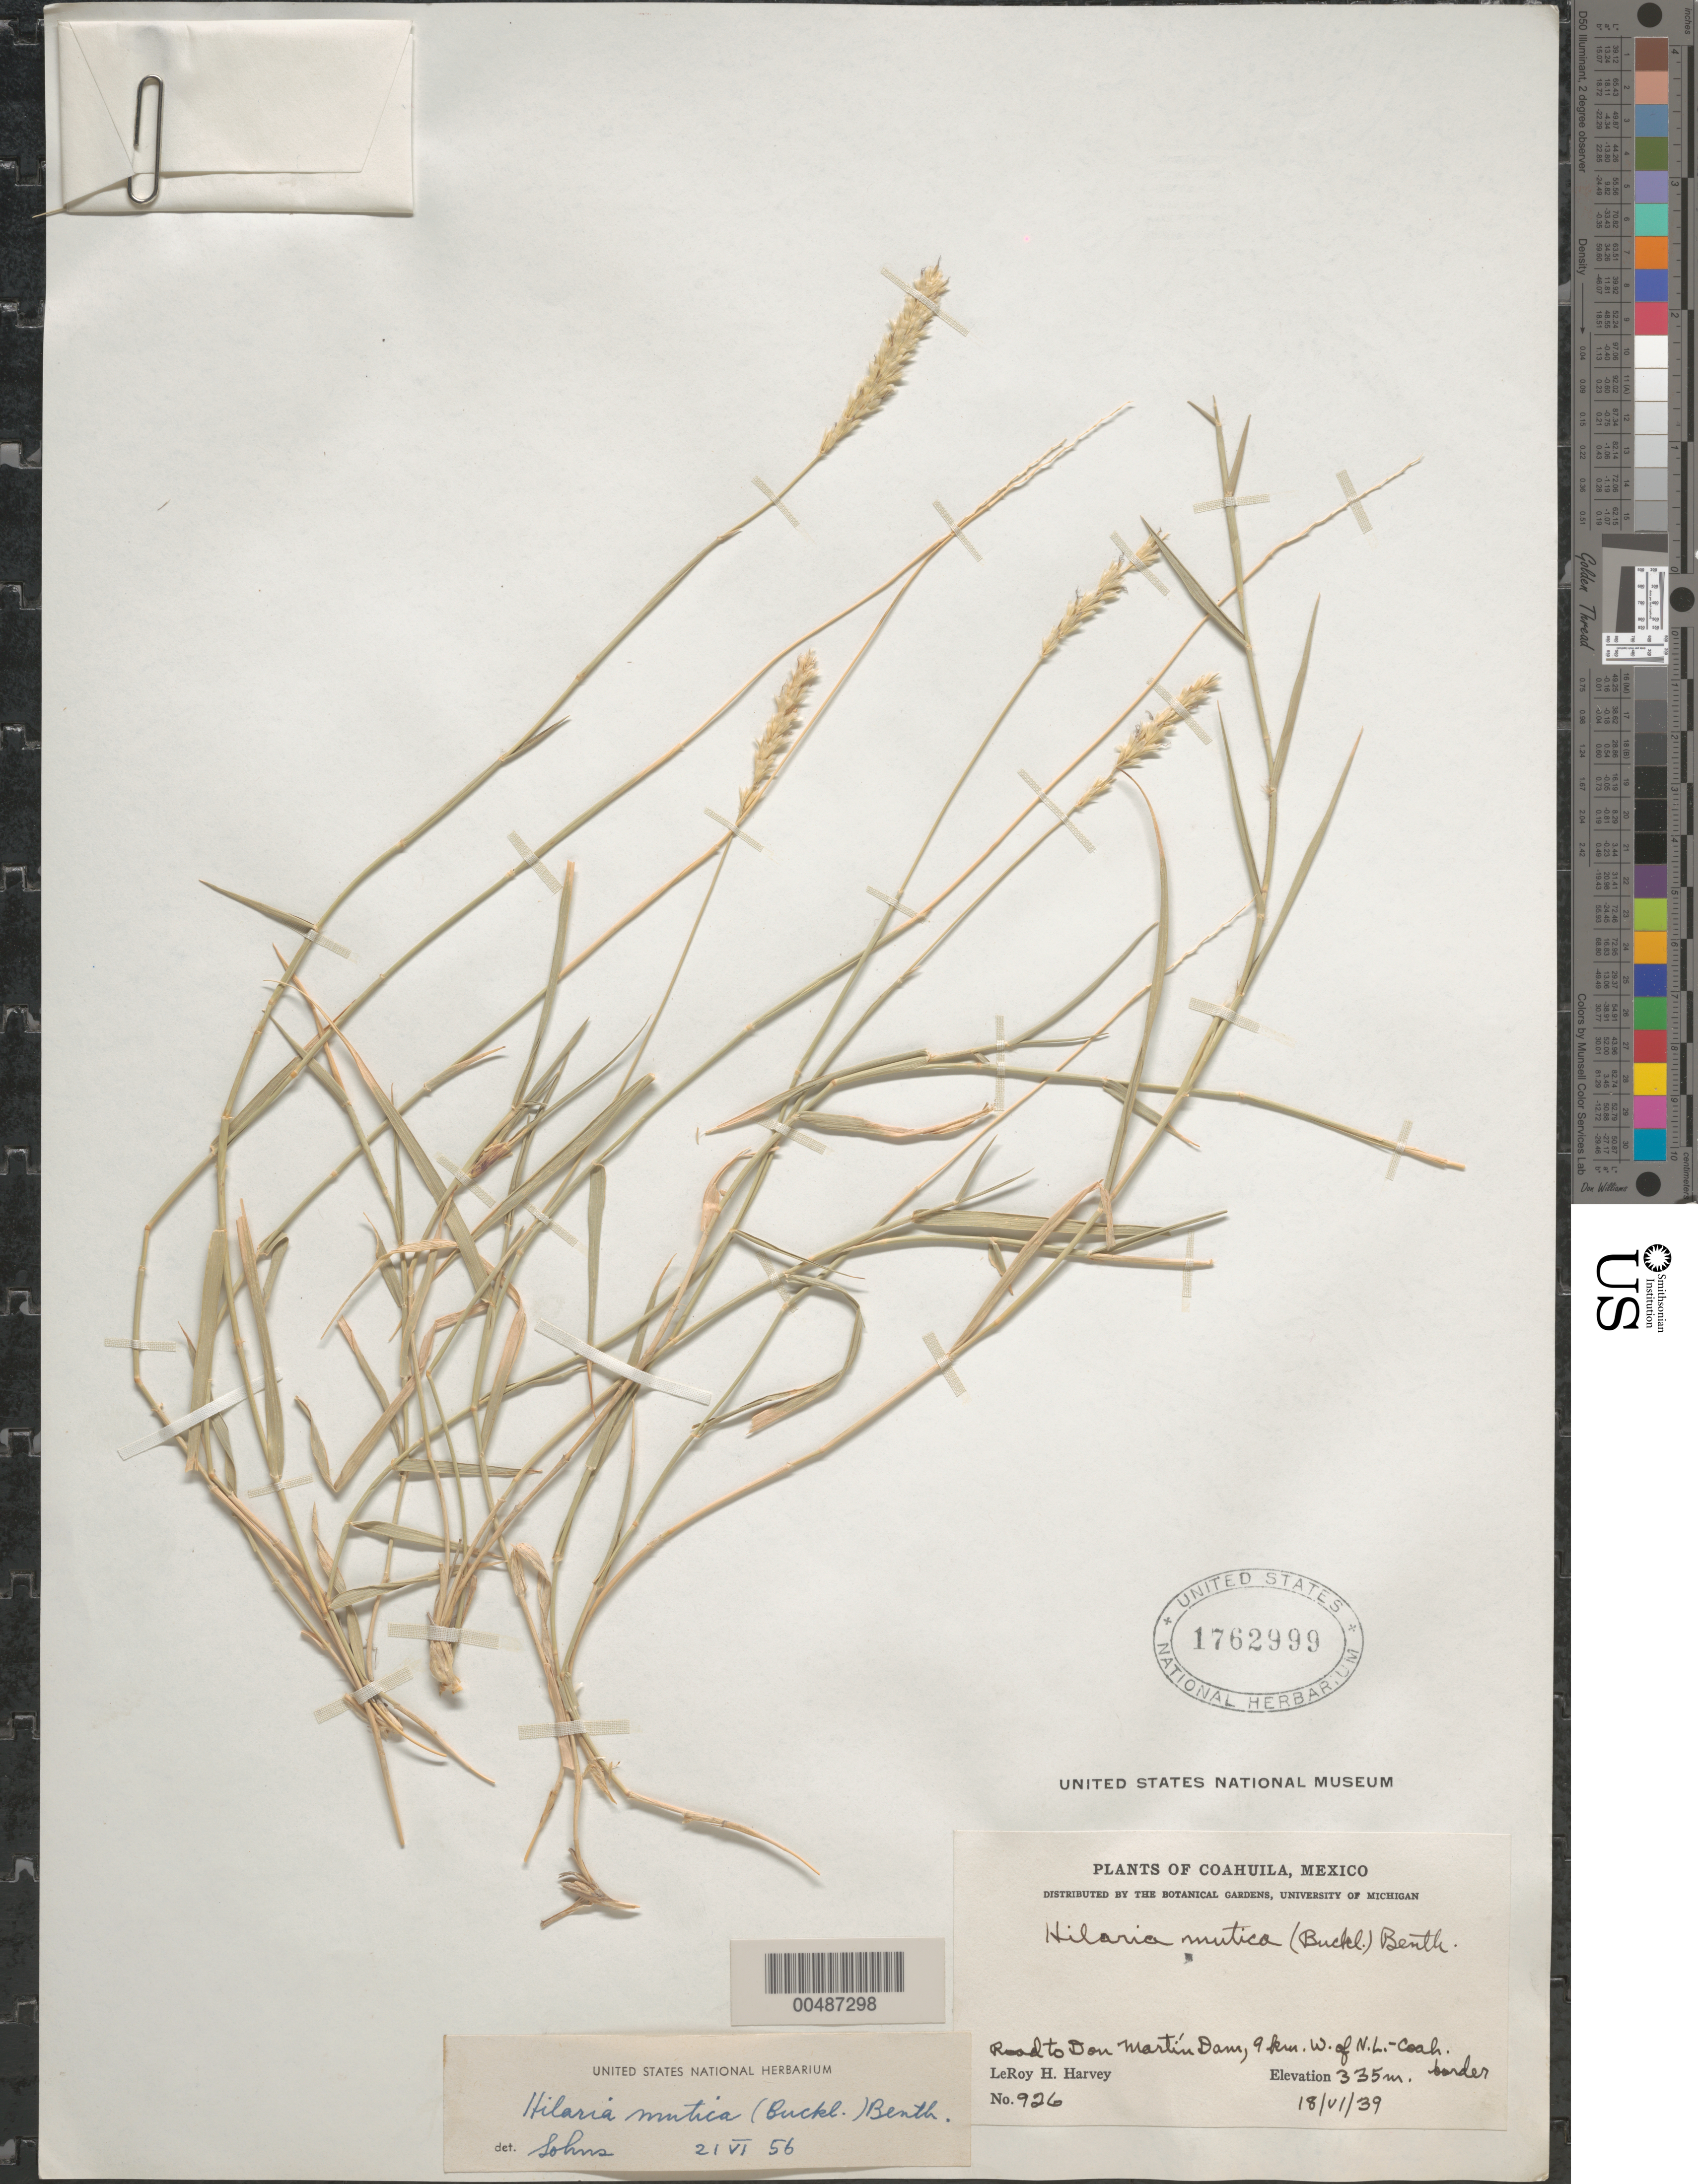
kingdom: Plantae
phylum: Tracheophyta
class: Liliopsida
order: Poales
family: Poaceae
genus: Hilaria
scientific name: Hilaria mutica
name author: (Buckley) Benth.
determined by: Sohns, E. R.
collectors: L. H. Harvey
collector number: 926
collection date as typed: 18 Jun 1939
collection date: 1939-06-18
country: Mexico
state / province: Coahuila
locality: Rd to Don Martin Dam, 9 km W of Nuevo Leon - Coahuila border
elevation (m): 335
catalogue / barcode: US 1762999